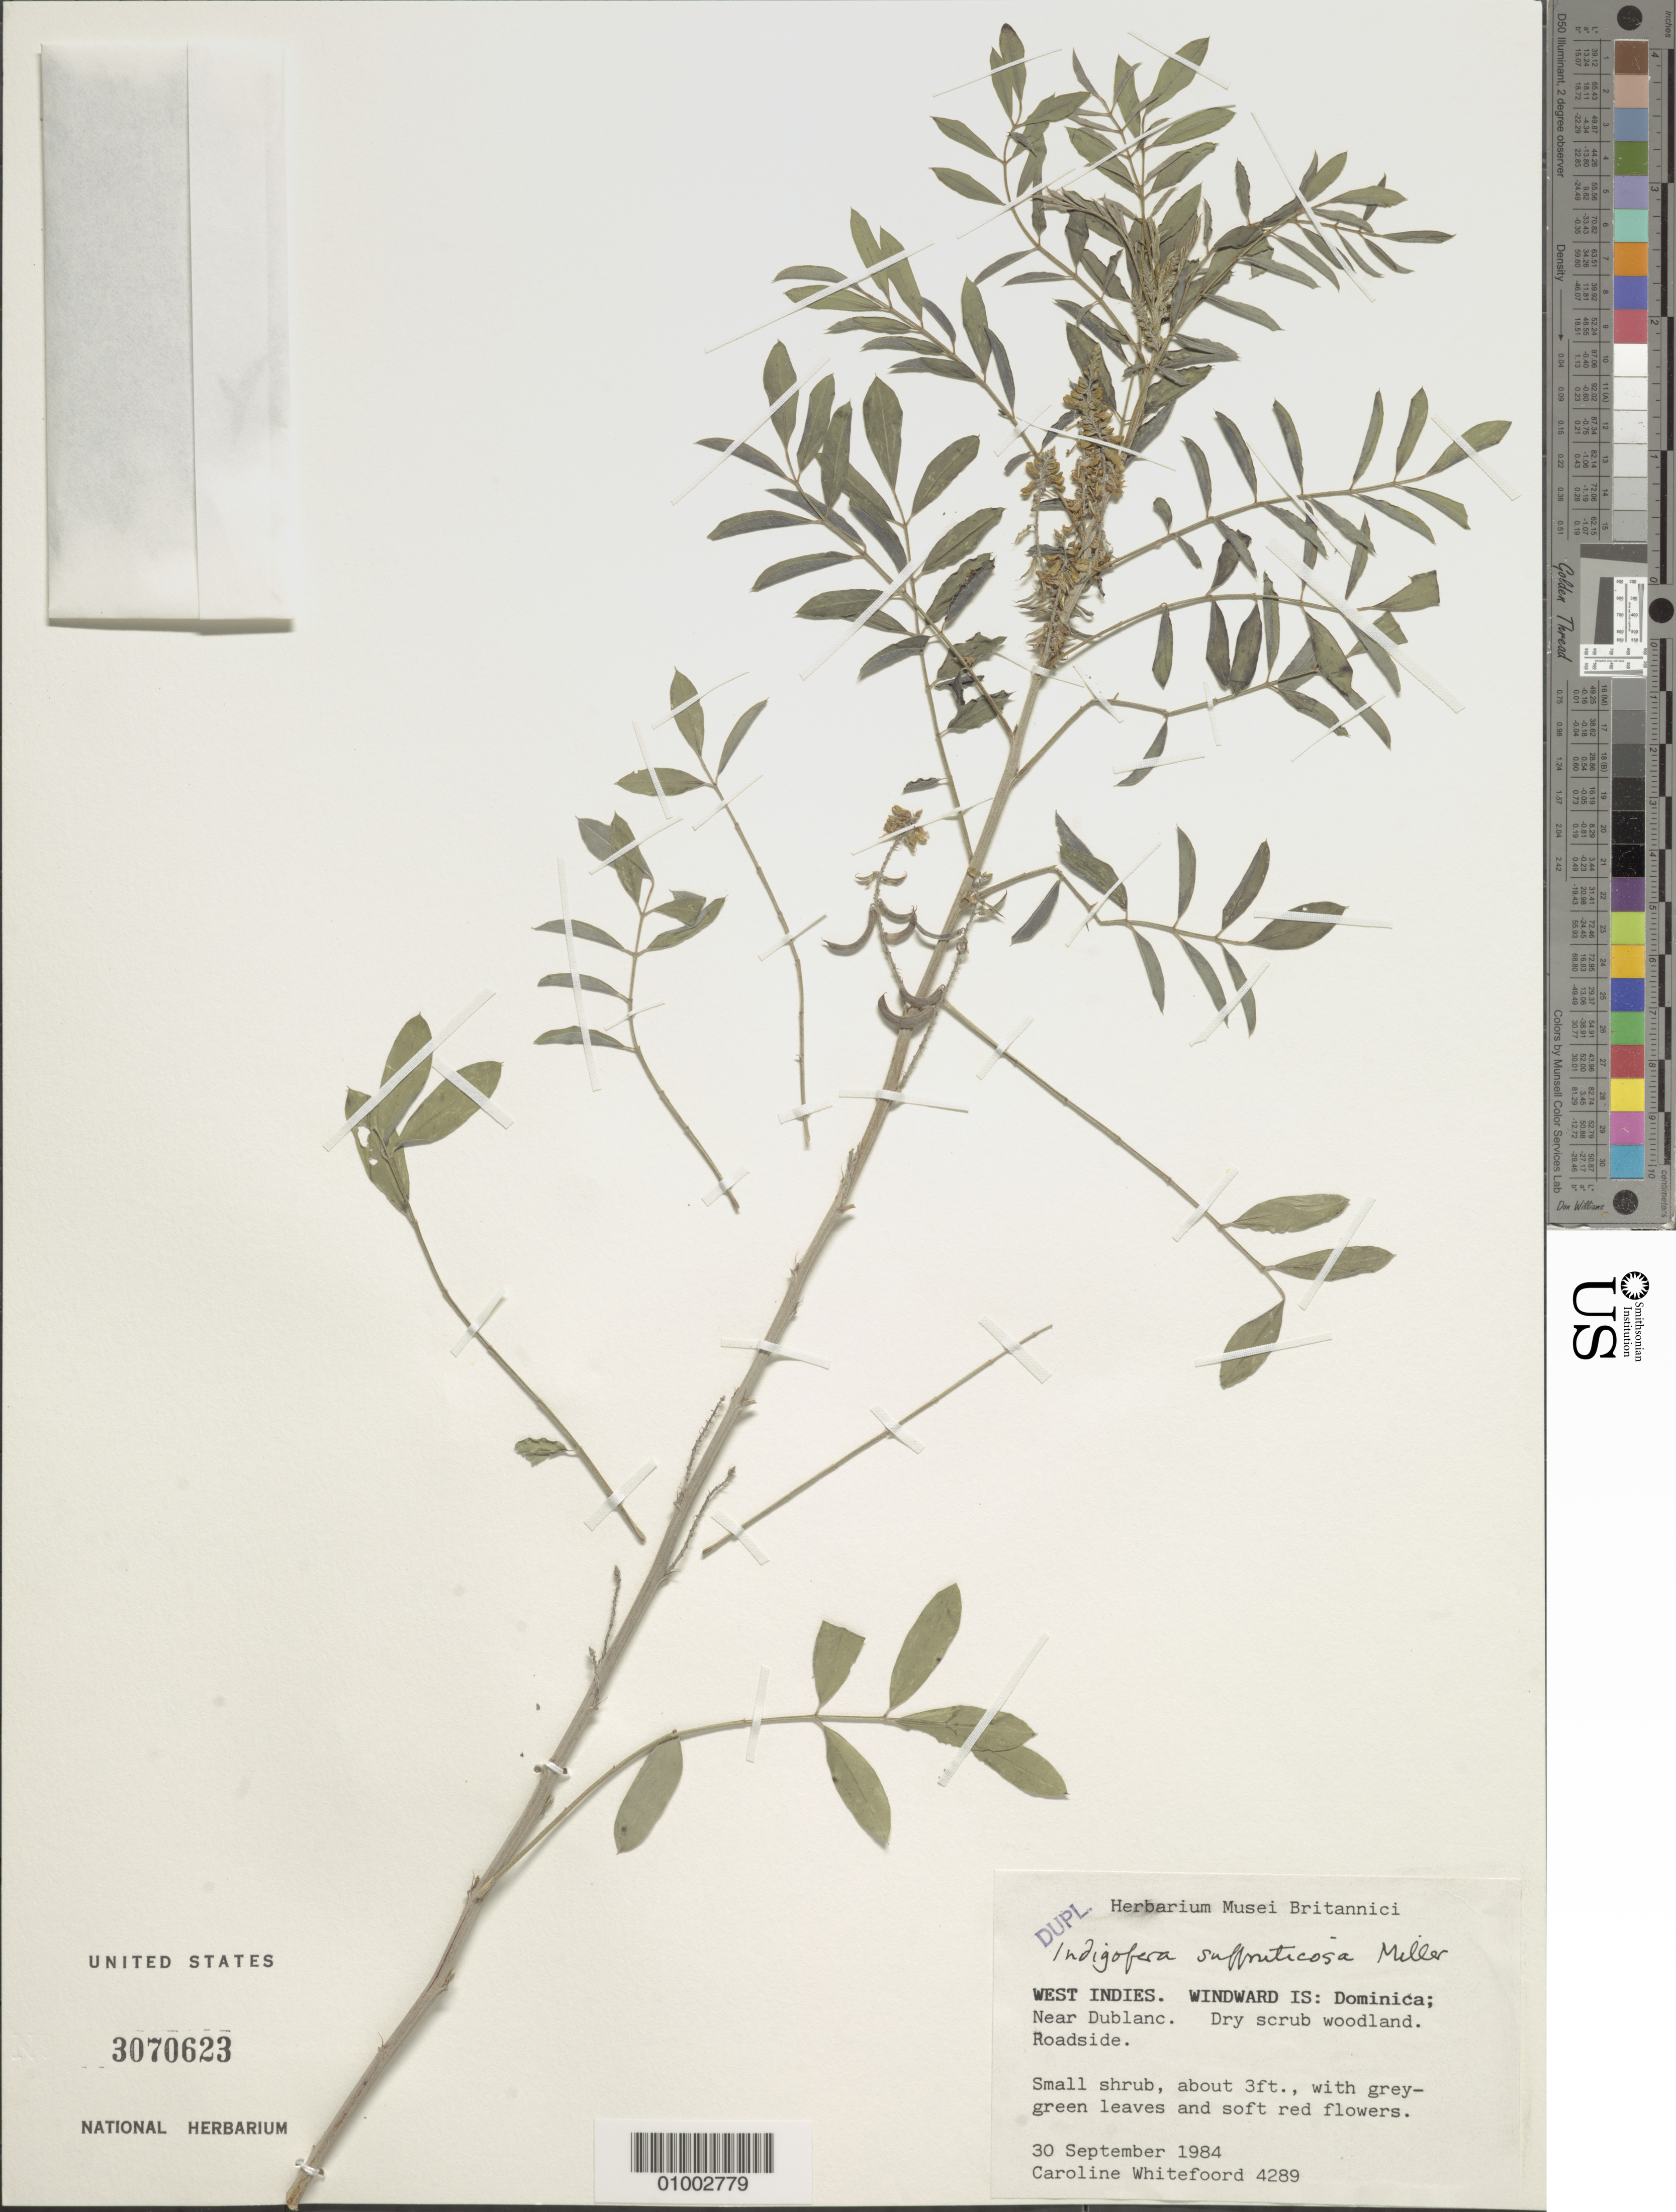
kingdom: Plantae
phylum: Tracheophyta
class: Magnoliopsida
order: Fabales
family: Fabaceae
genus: Indigofera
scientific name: Indigofera suffruticosa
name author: Mill.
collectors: C. Whitefoord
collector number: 4289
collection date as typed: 30 Sep 1984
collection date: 1984-09-30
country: Dominica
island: Dominica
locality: Near Dublanc, dry scrub woodland, roadside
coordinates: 0 N, 0 E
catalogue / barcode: US 3070623